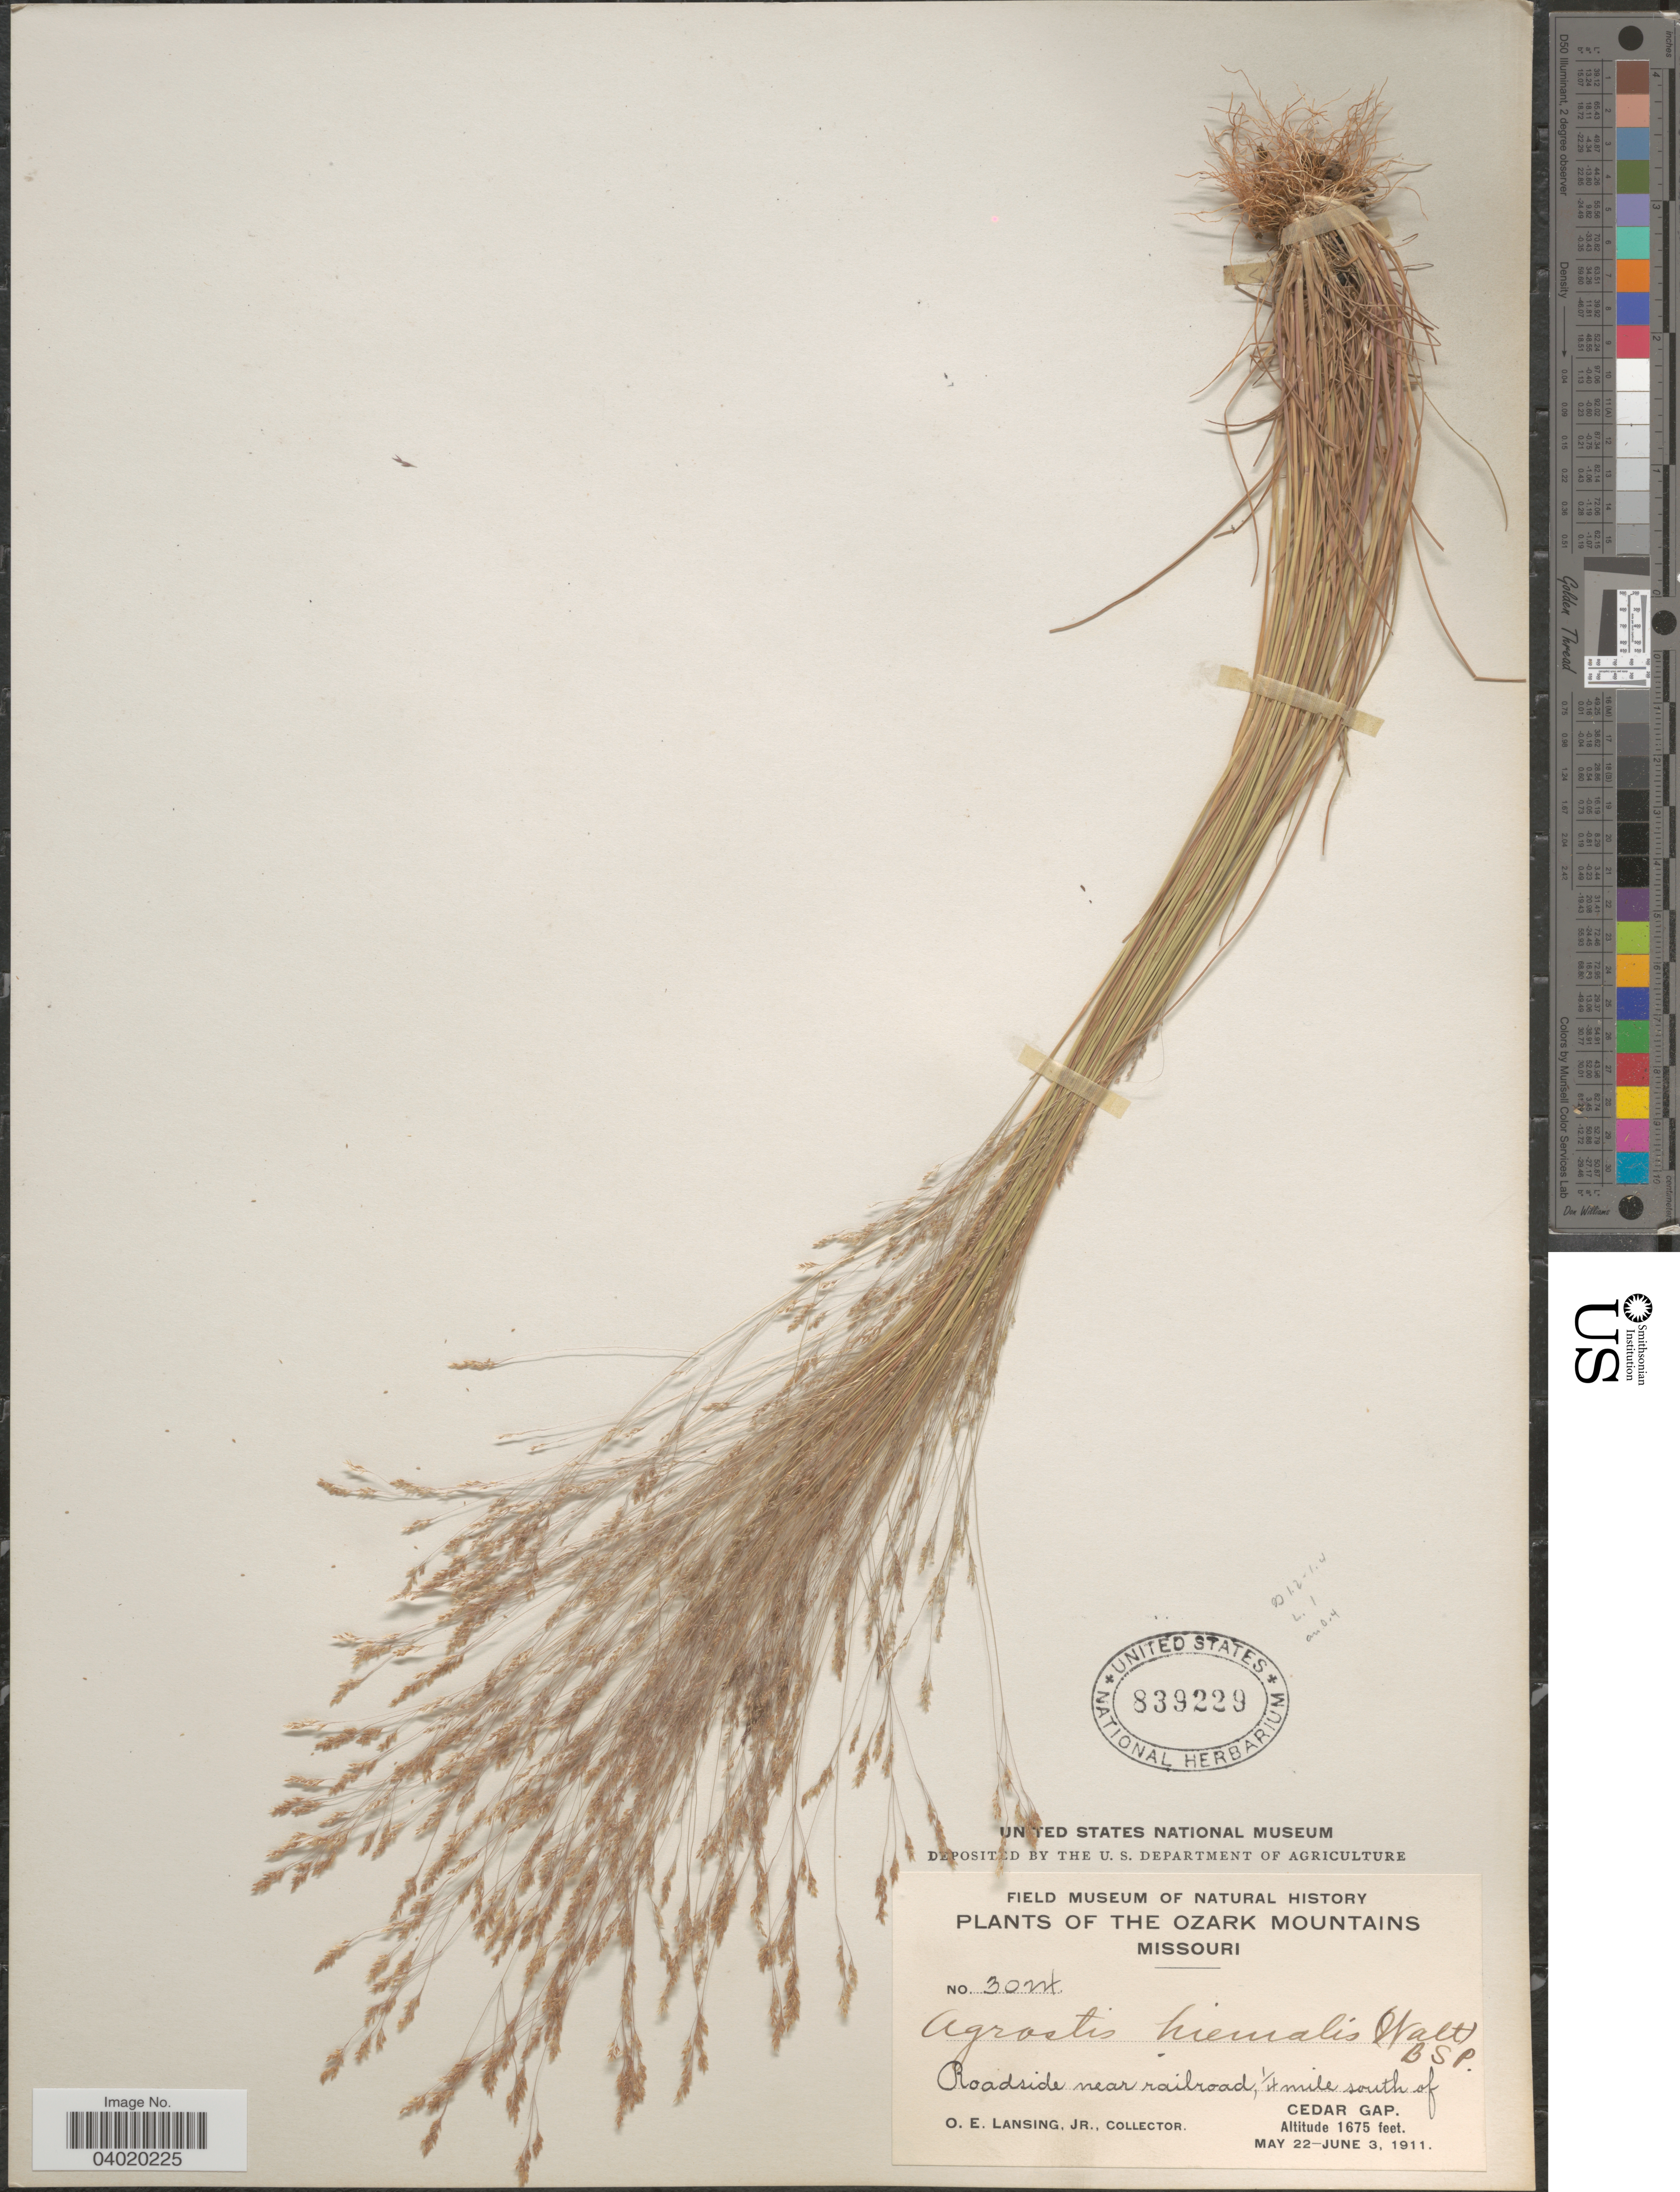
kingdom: Plantae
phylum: Tracheophyta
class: Liliopsida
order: Poales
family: Poaceae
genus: Agrostis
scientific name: Agrostis hyemalis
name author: (Walter) Britton et al.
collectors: O. Lansing Jr.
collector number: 3024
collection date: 1911-05-22/1911-06-03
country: United States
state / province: Missouri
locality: The Ozark Mountains. Roadside near railroad, ¼ mile south of Cedar Gap.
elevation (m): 511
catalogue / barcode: US 839229